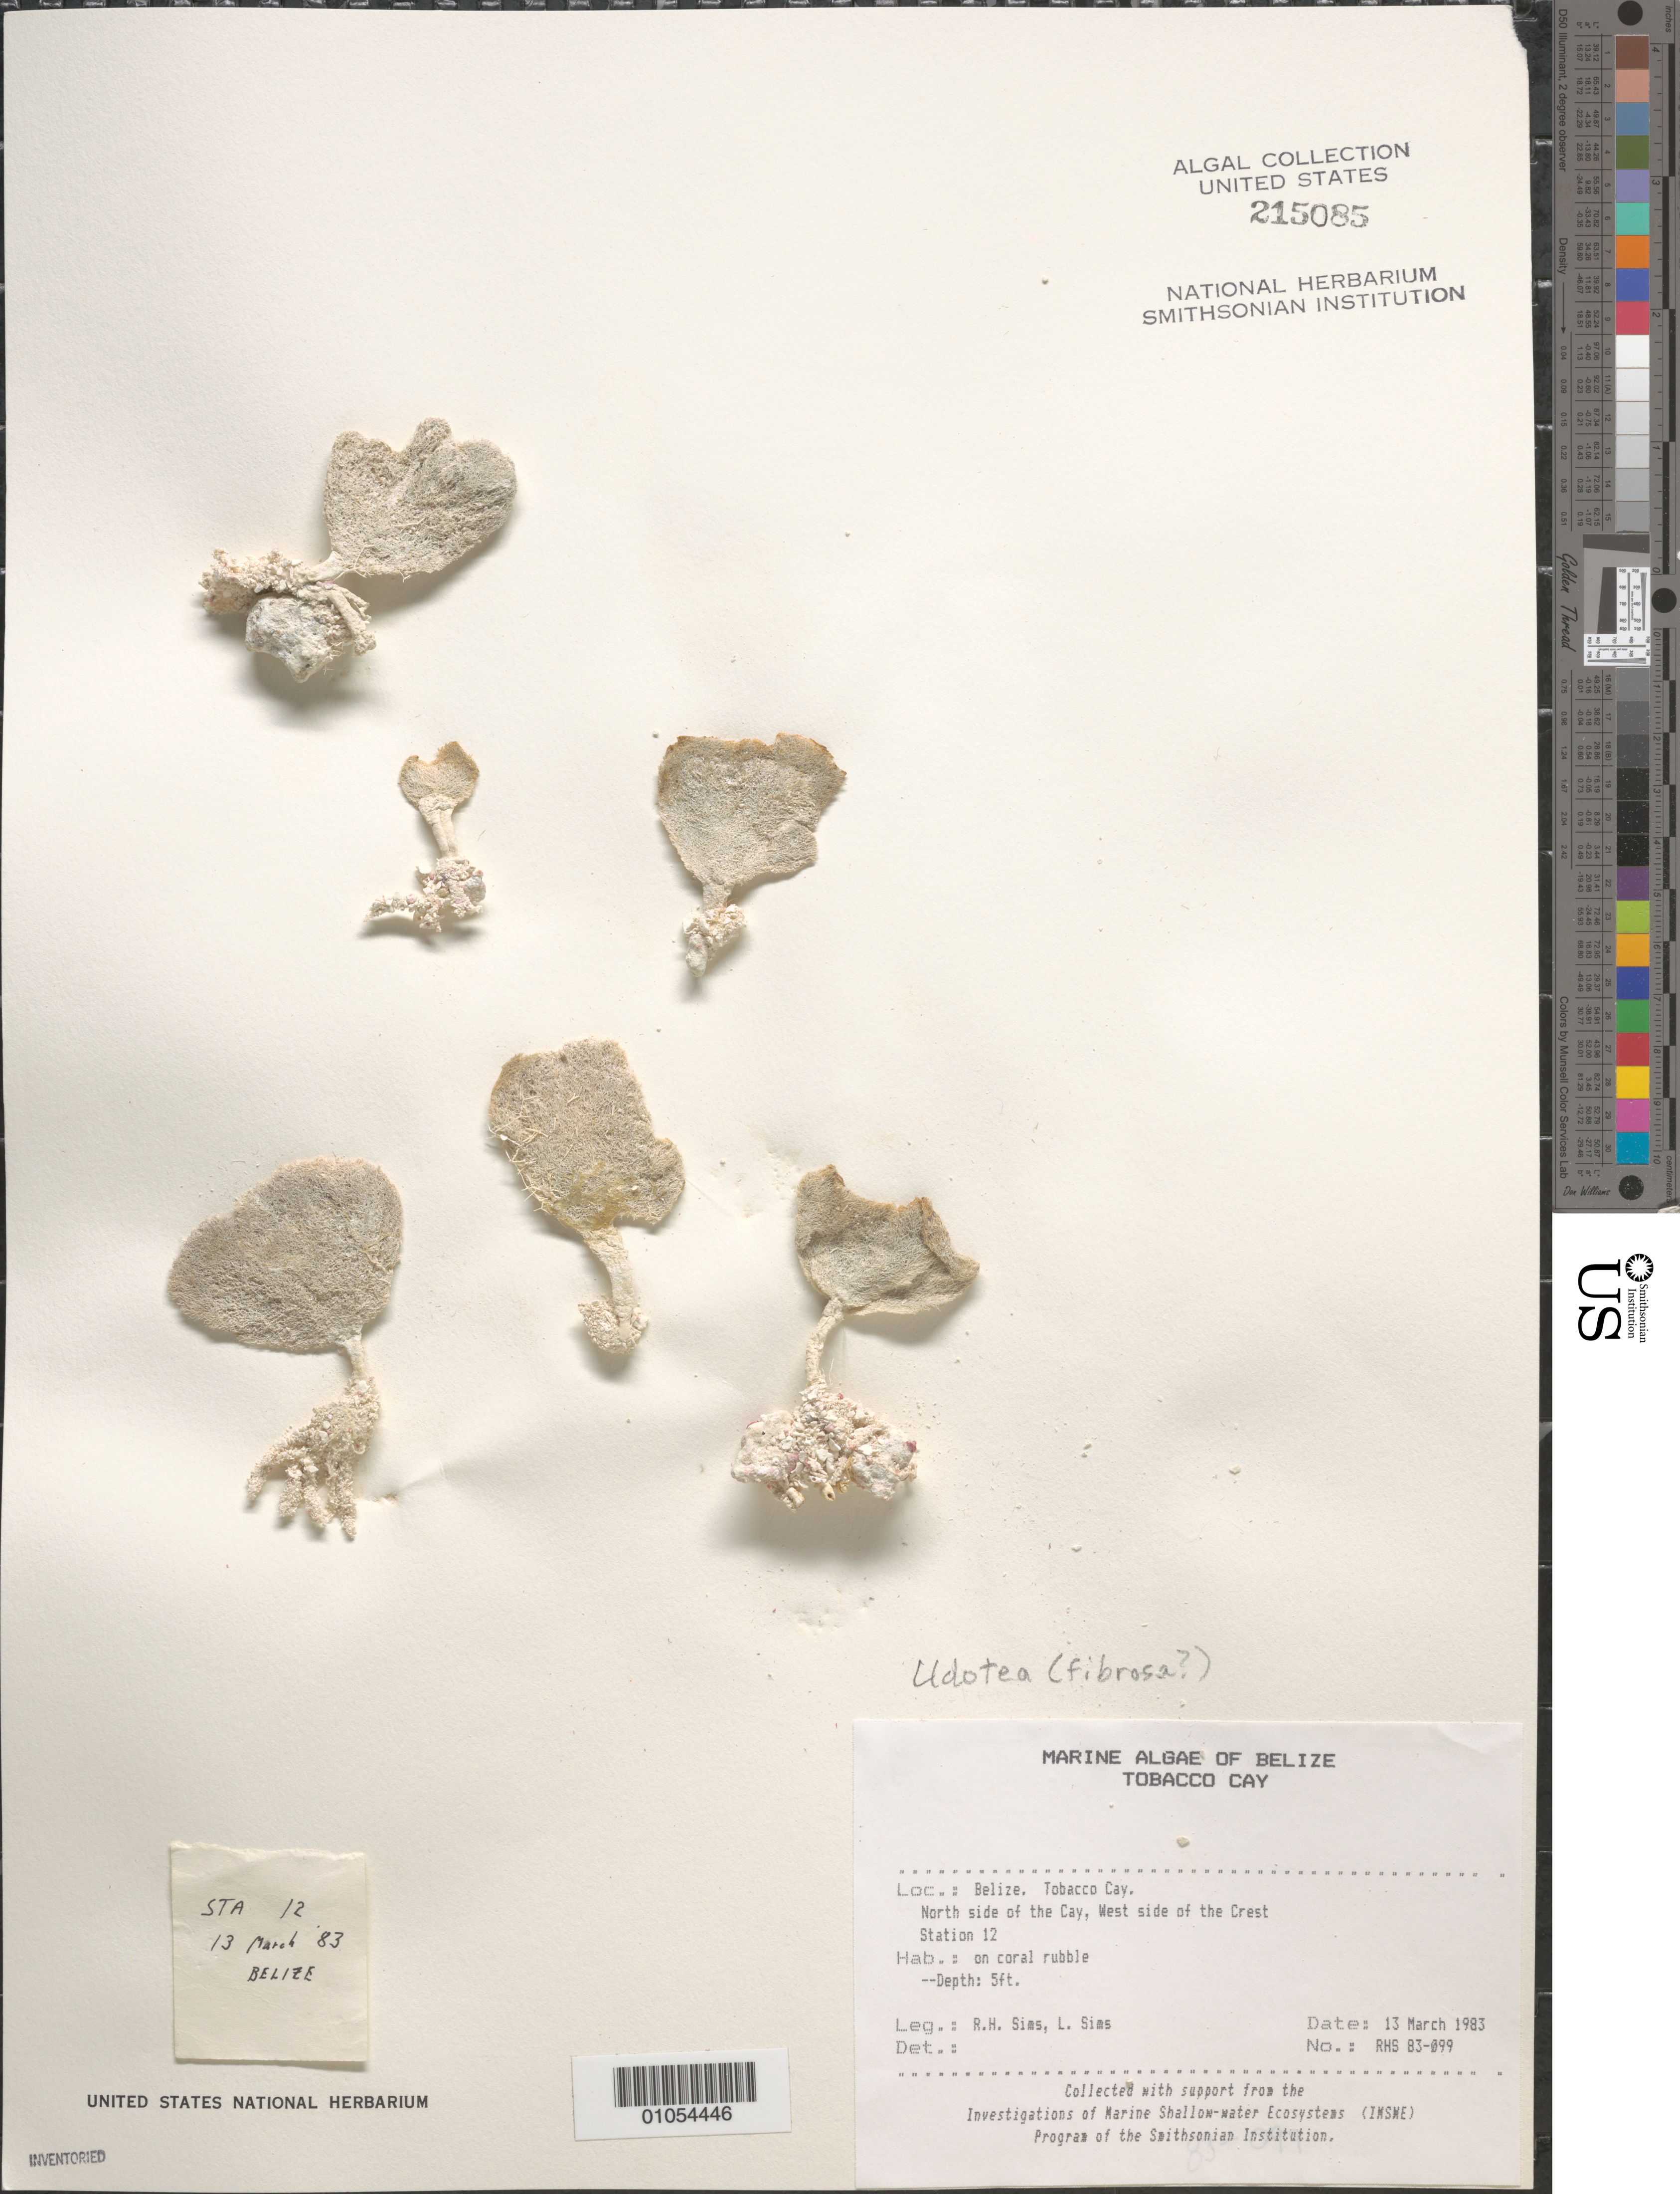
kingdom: Plantae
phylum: Chlorophyta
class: Ulvophyceae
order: Bryopsidales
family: Udoteaceae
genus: Udotea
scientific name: Udotea fibrosa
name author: D.S. Littler & Littler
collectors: R. H. Sims & L. L. Sims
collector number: RHS 83-099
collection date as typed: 13 Mar 1983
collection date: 1983-03-13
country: Belize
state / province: Stann Creek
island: Tobacco Cay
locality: North side of Tobacco Cay, west side of the crest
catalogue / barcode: US 215085